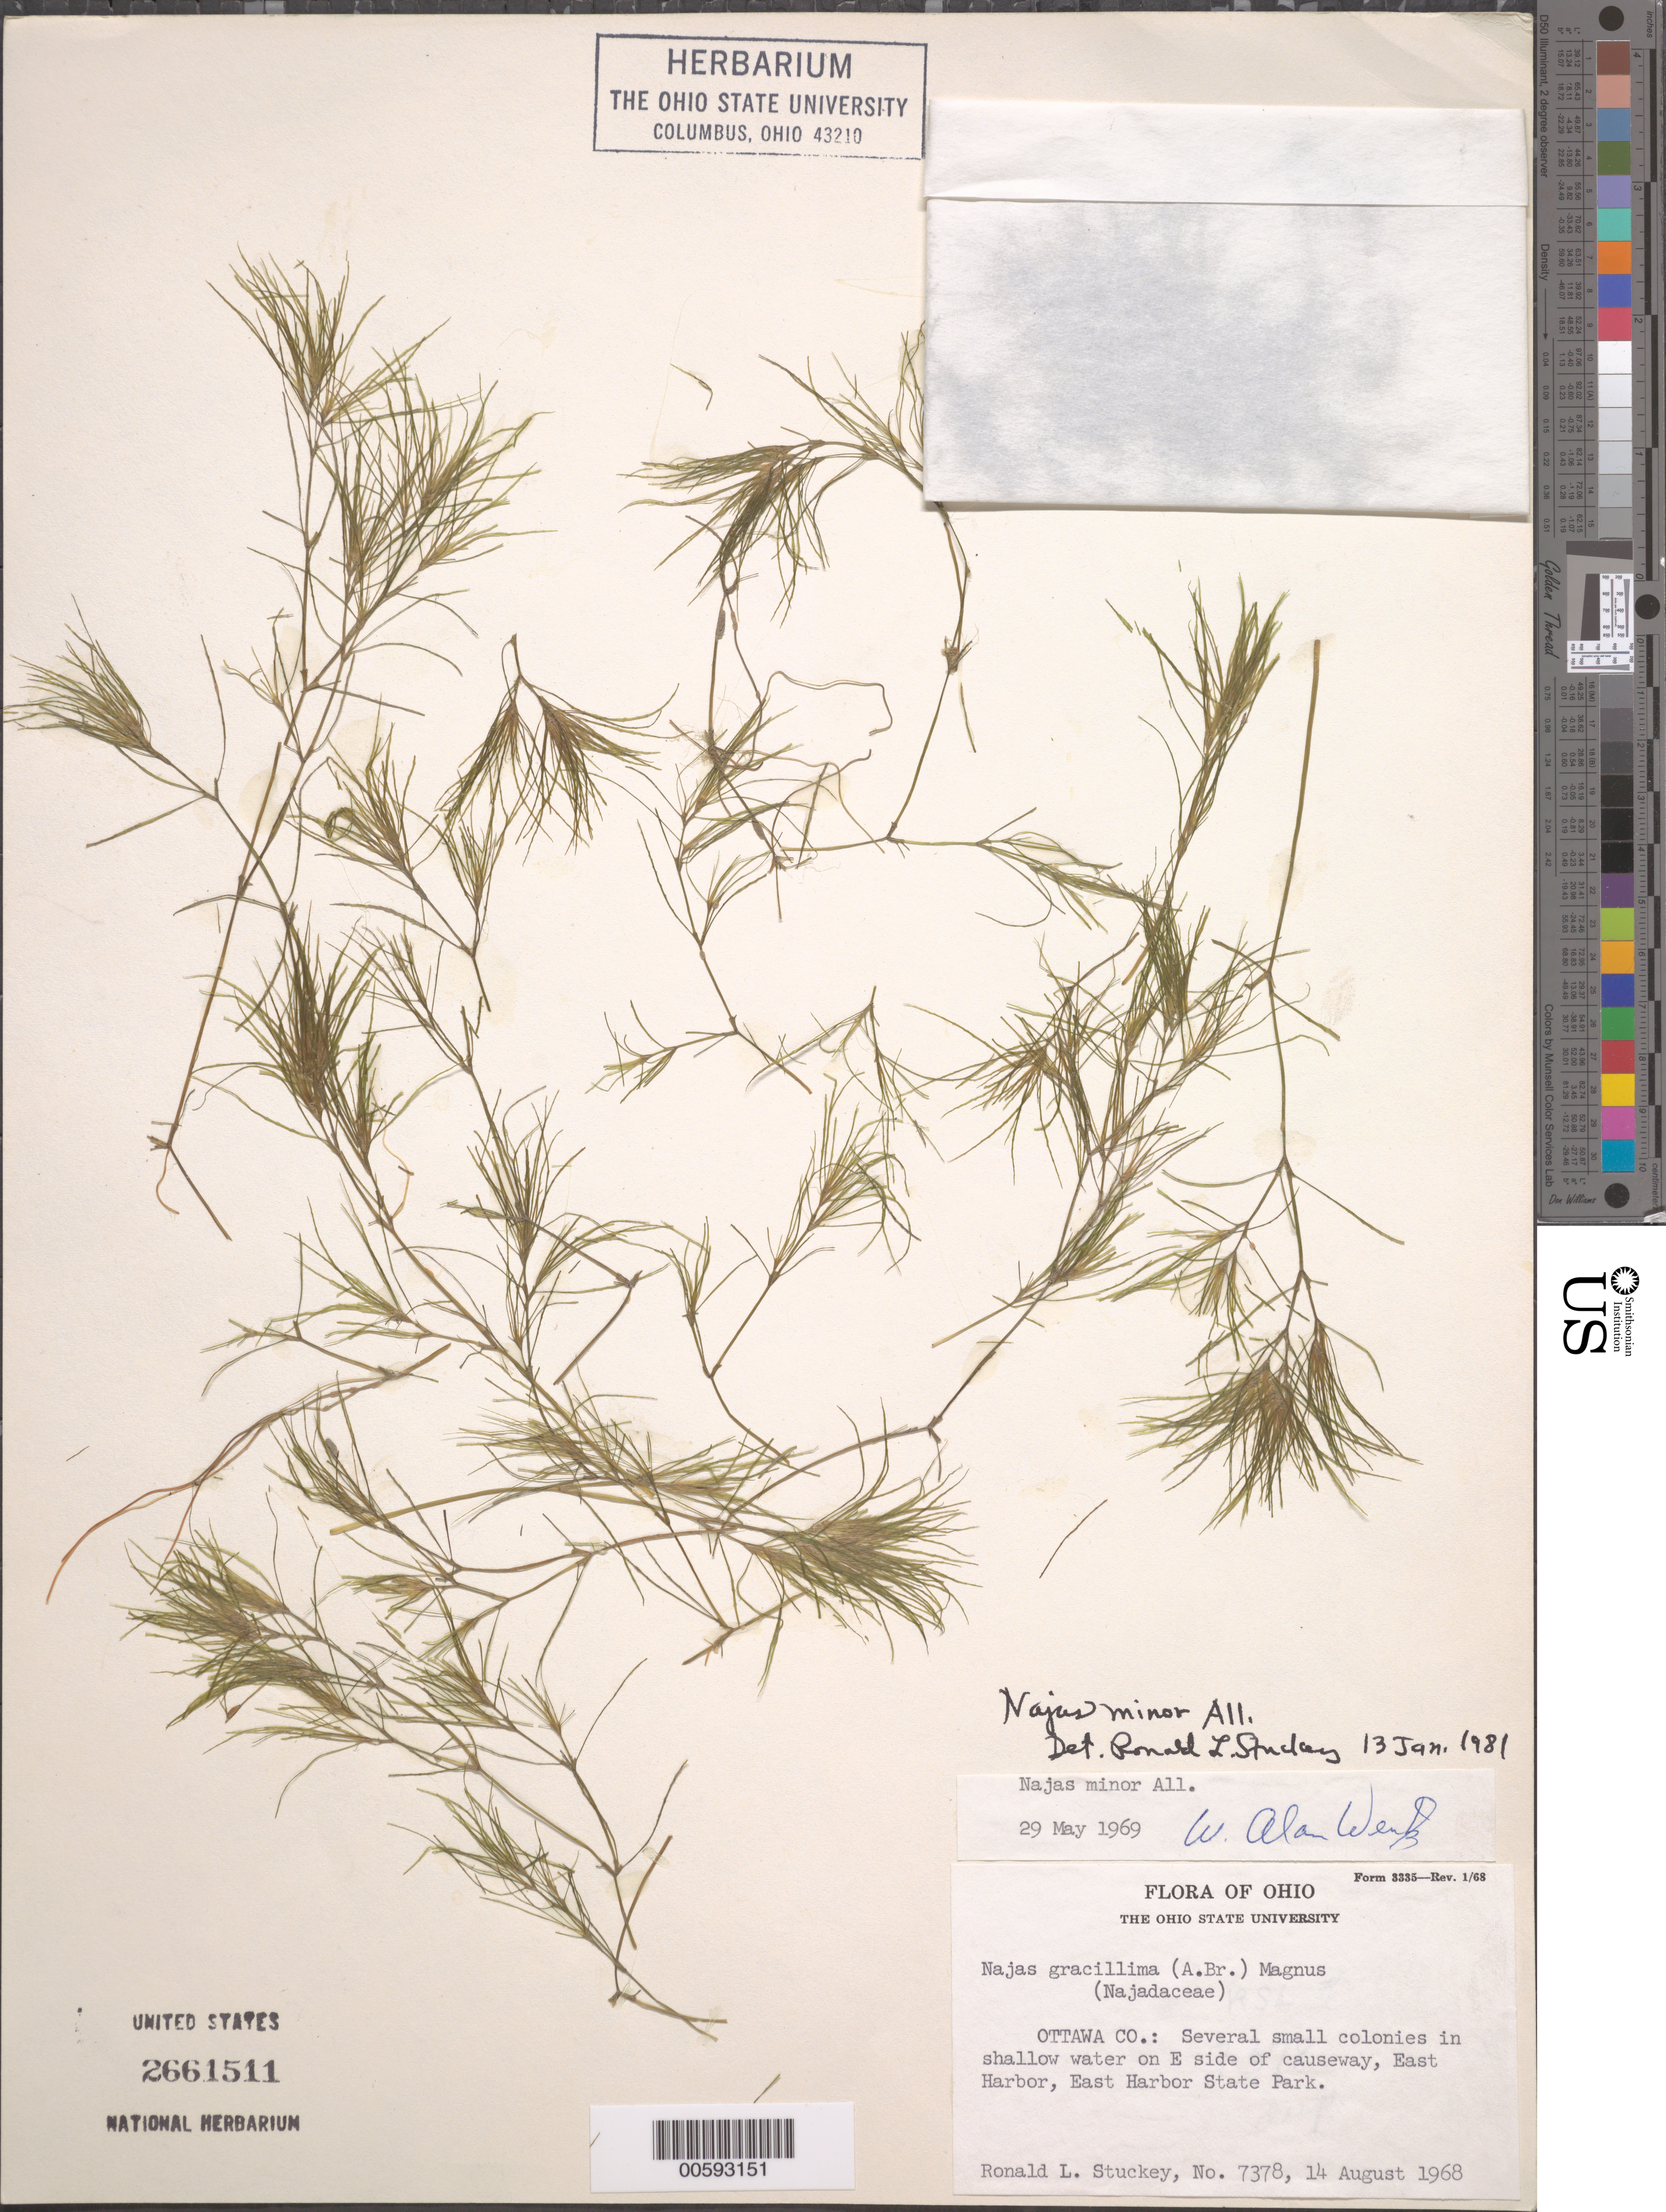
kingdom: Plantae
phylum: Tracheophyta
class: Liliopsida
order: Alismatales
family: Hydrocharitaceae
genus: Najas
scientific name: Najas minor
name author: All.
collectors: R. L. Stuckey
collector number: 7378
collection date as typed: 14 Aug 1968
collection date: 1968-08-14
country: United States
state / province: Ohio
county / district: Ottawa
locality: East Harbor, East Harbor State Park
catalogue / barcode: US 2661511